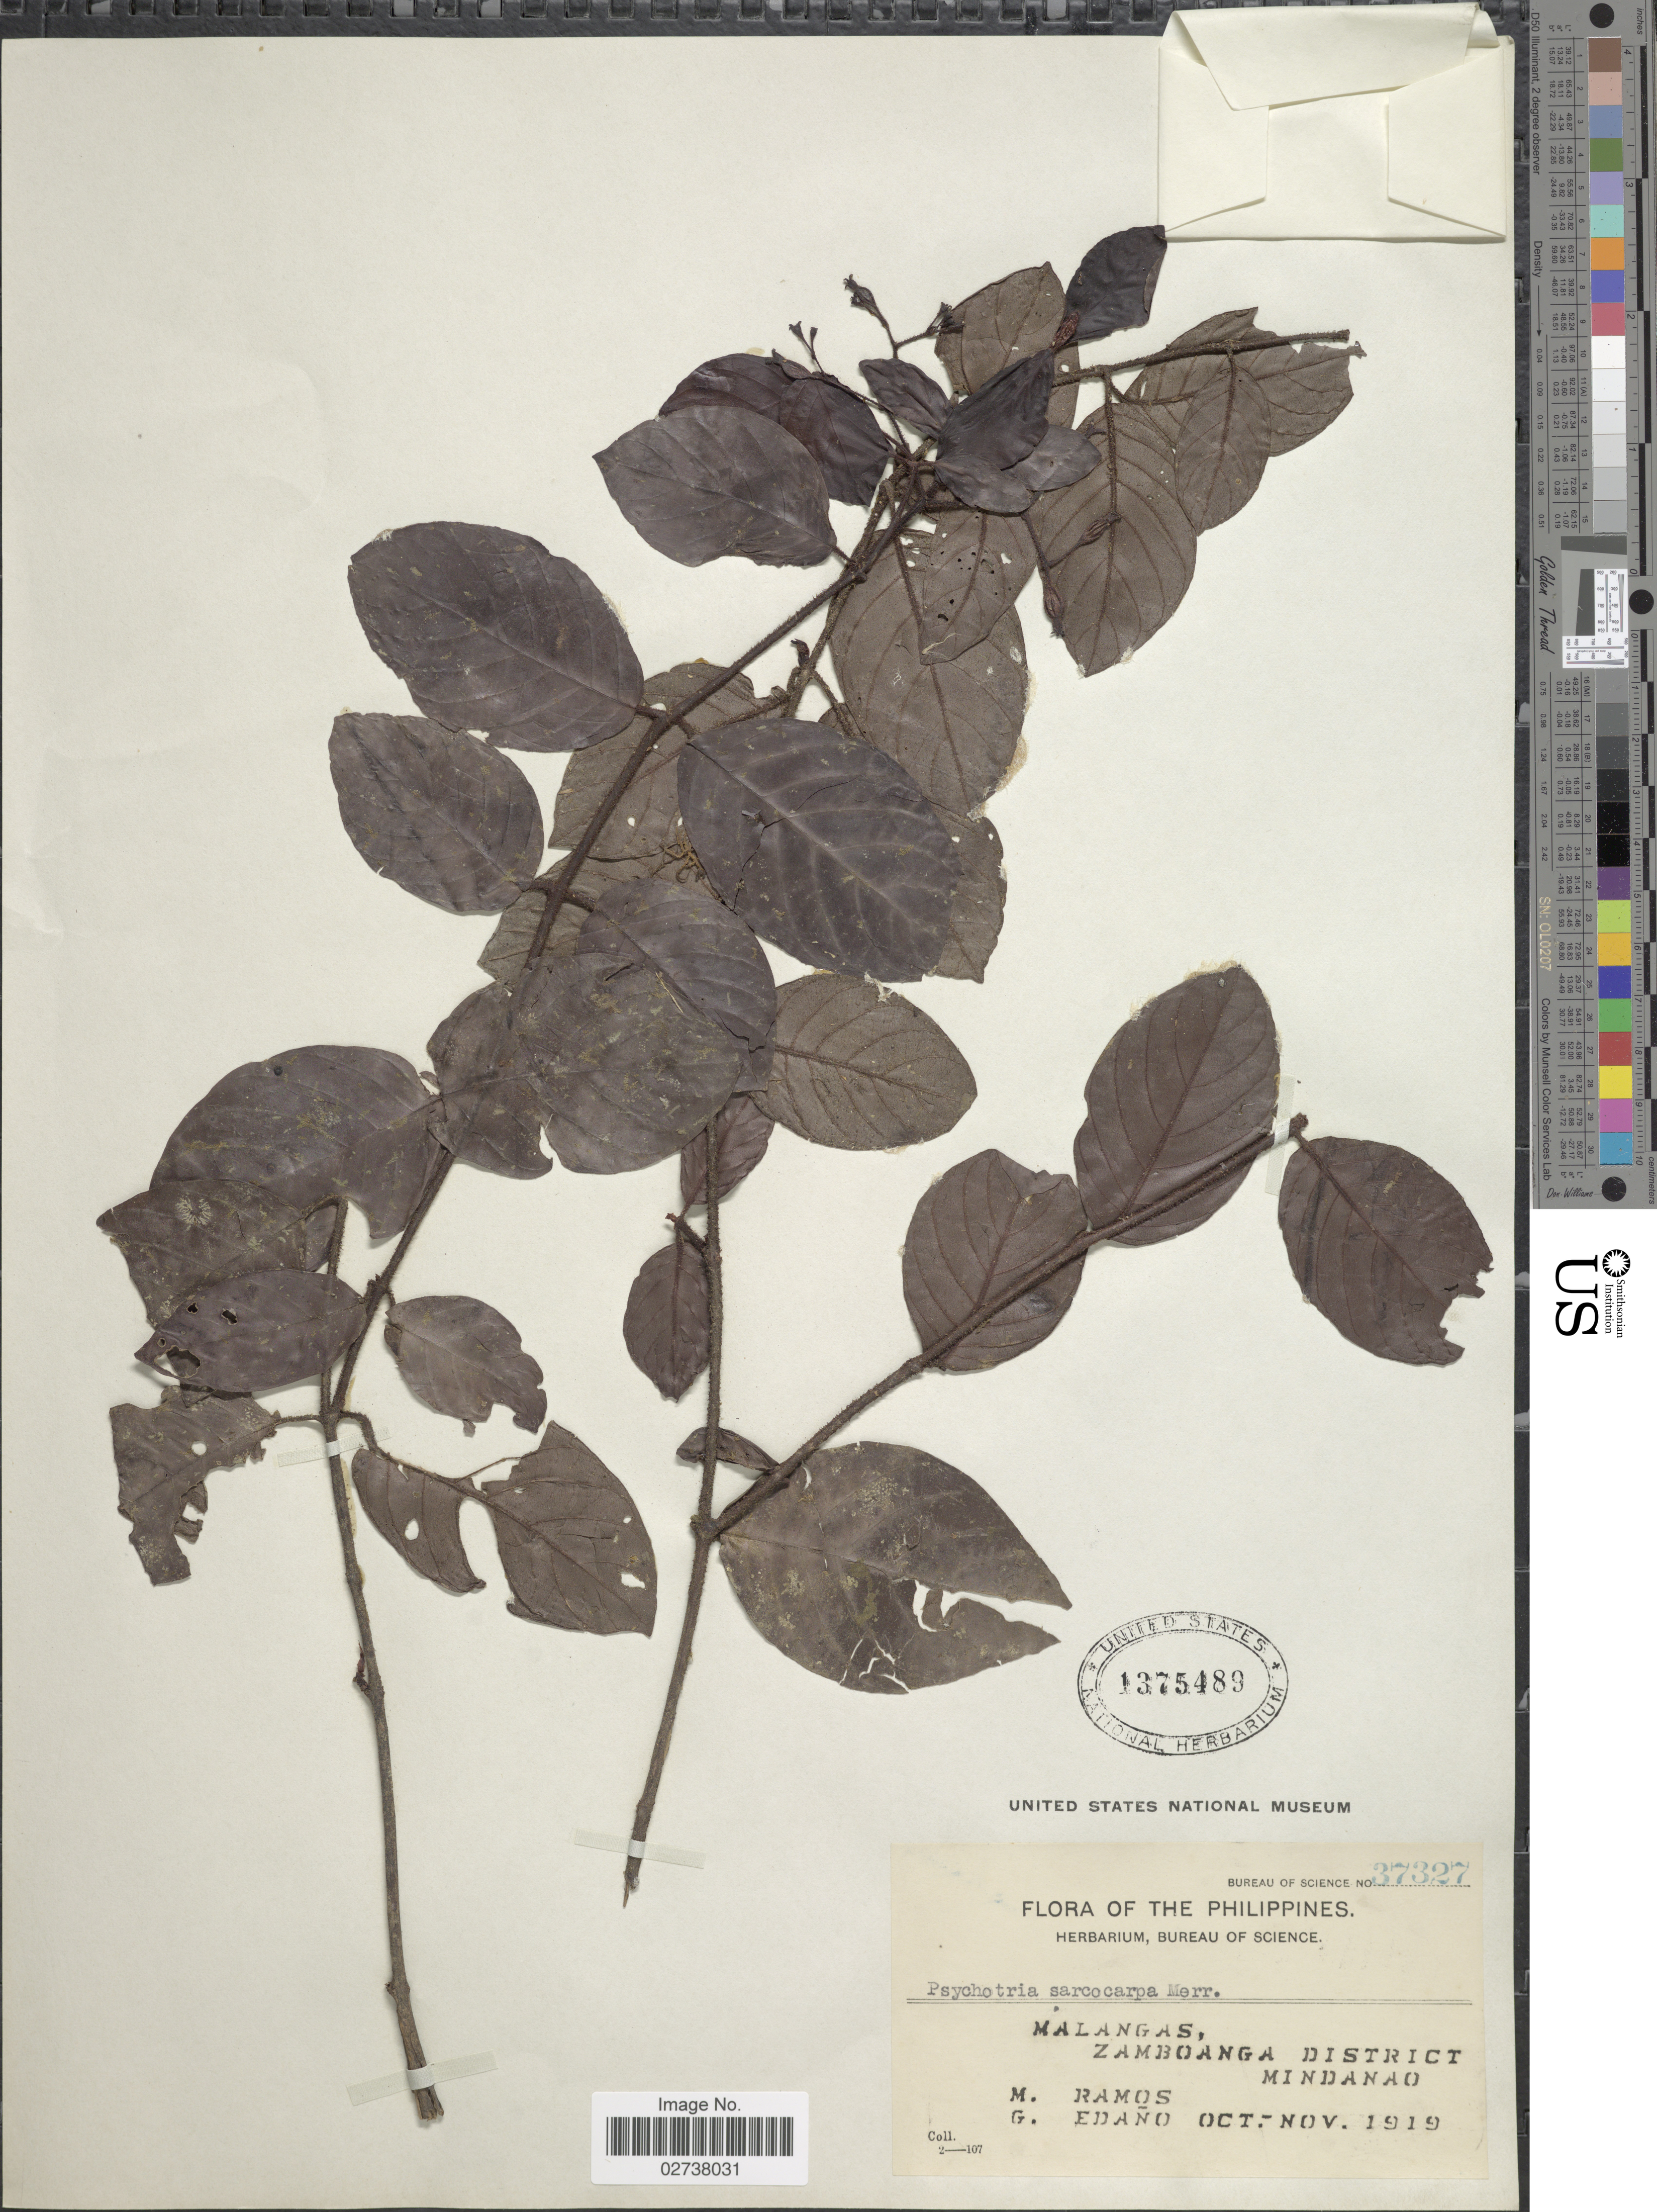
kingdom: Plantae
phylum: Tracheophyta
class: Magnoliopsida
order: Gentianales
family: Rubiaceae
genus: Psychotria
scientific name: Psychotria sarcocarpa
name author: Merr.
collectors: M. Ramos & G. Edaño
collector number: Bureau of Science 37327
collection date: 1919-10/1919-11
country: Philippines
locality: Malangas, Zamboanga District, Mindanao.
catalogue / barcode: US 1375489